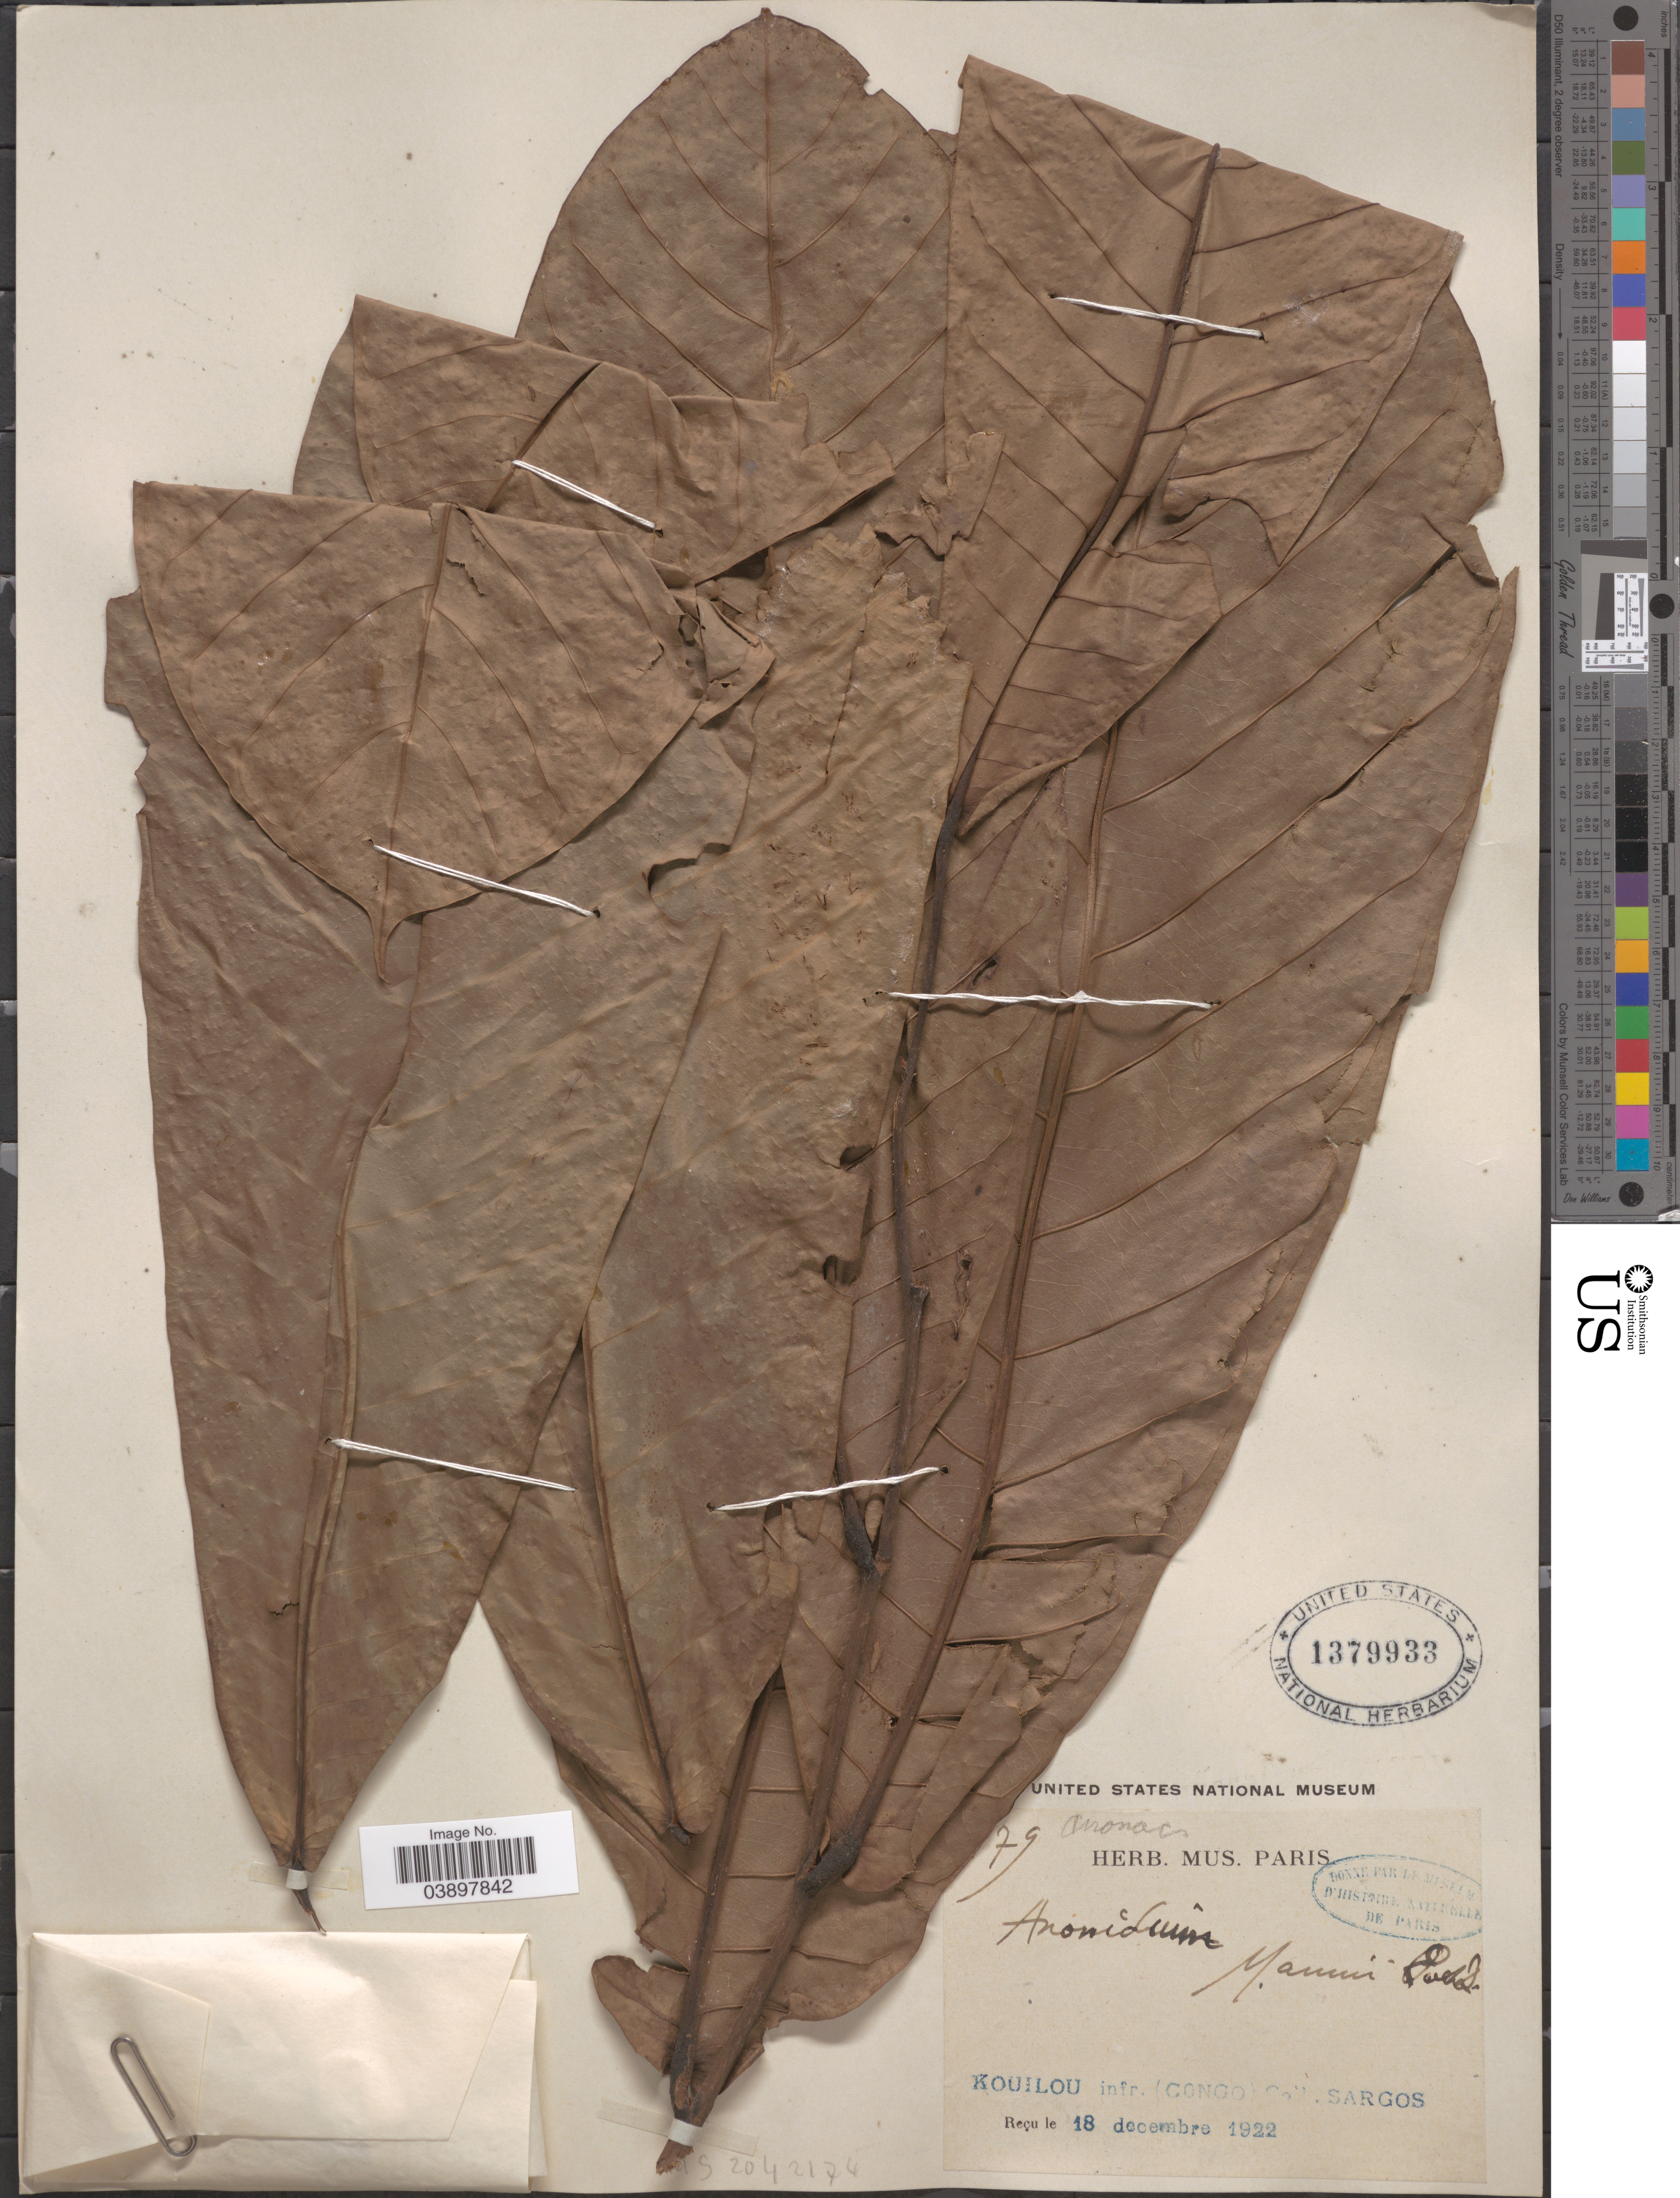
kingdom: Plantae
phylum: Tracheophyta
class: Magnoliopsida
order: Magnoliales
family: Annonaceae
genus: Anonidium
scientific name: Anonidium mannii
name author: (Oliv.) Engl. & Diels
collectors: -. Sargos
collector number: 79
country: Congo, Republic of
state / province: Kouilou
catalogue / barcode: US 1379933